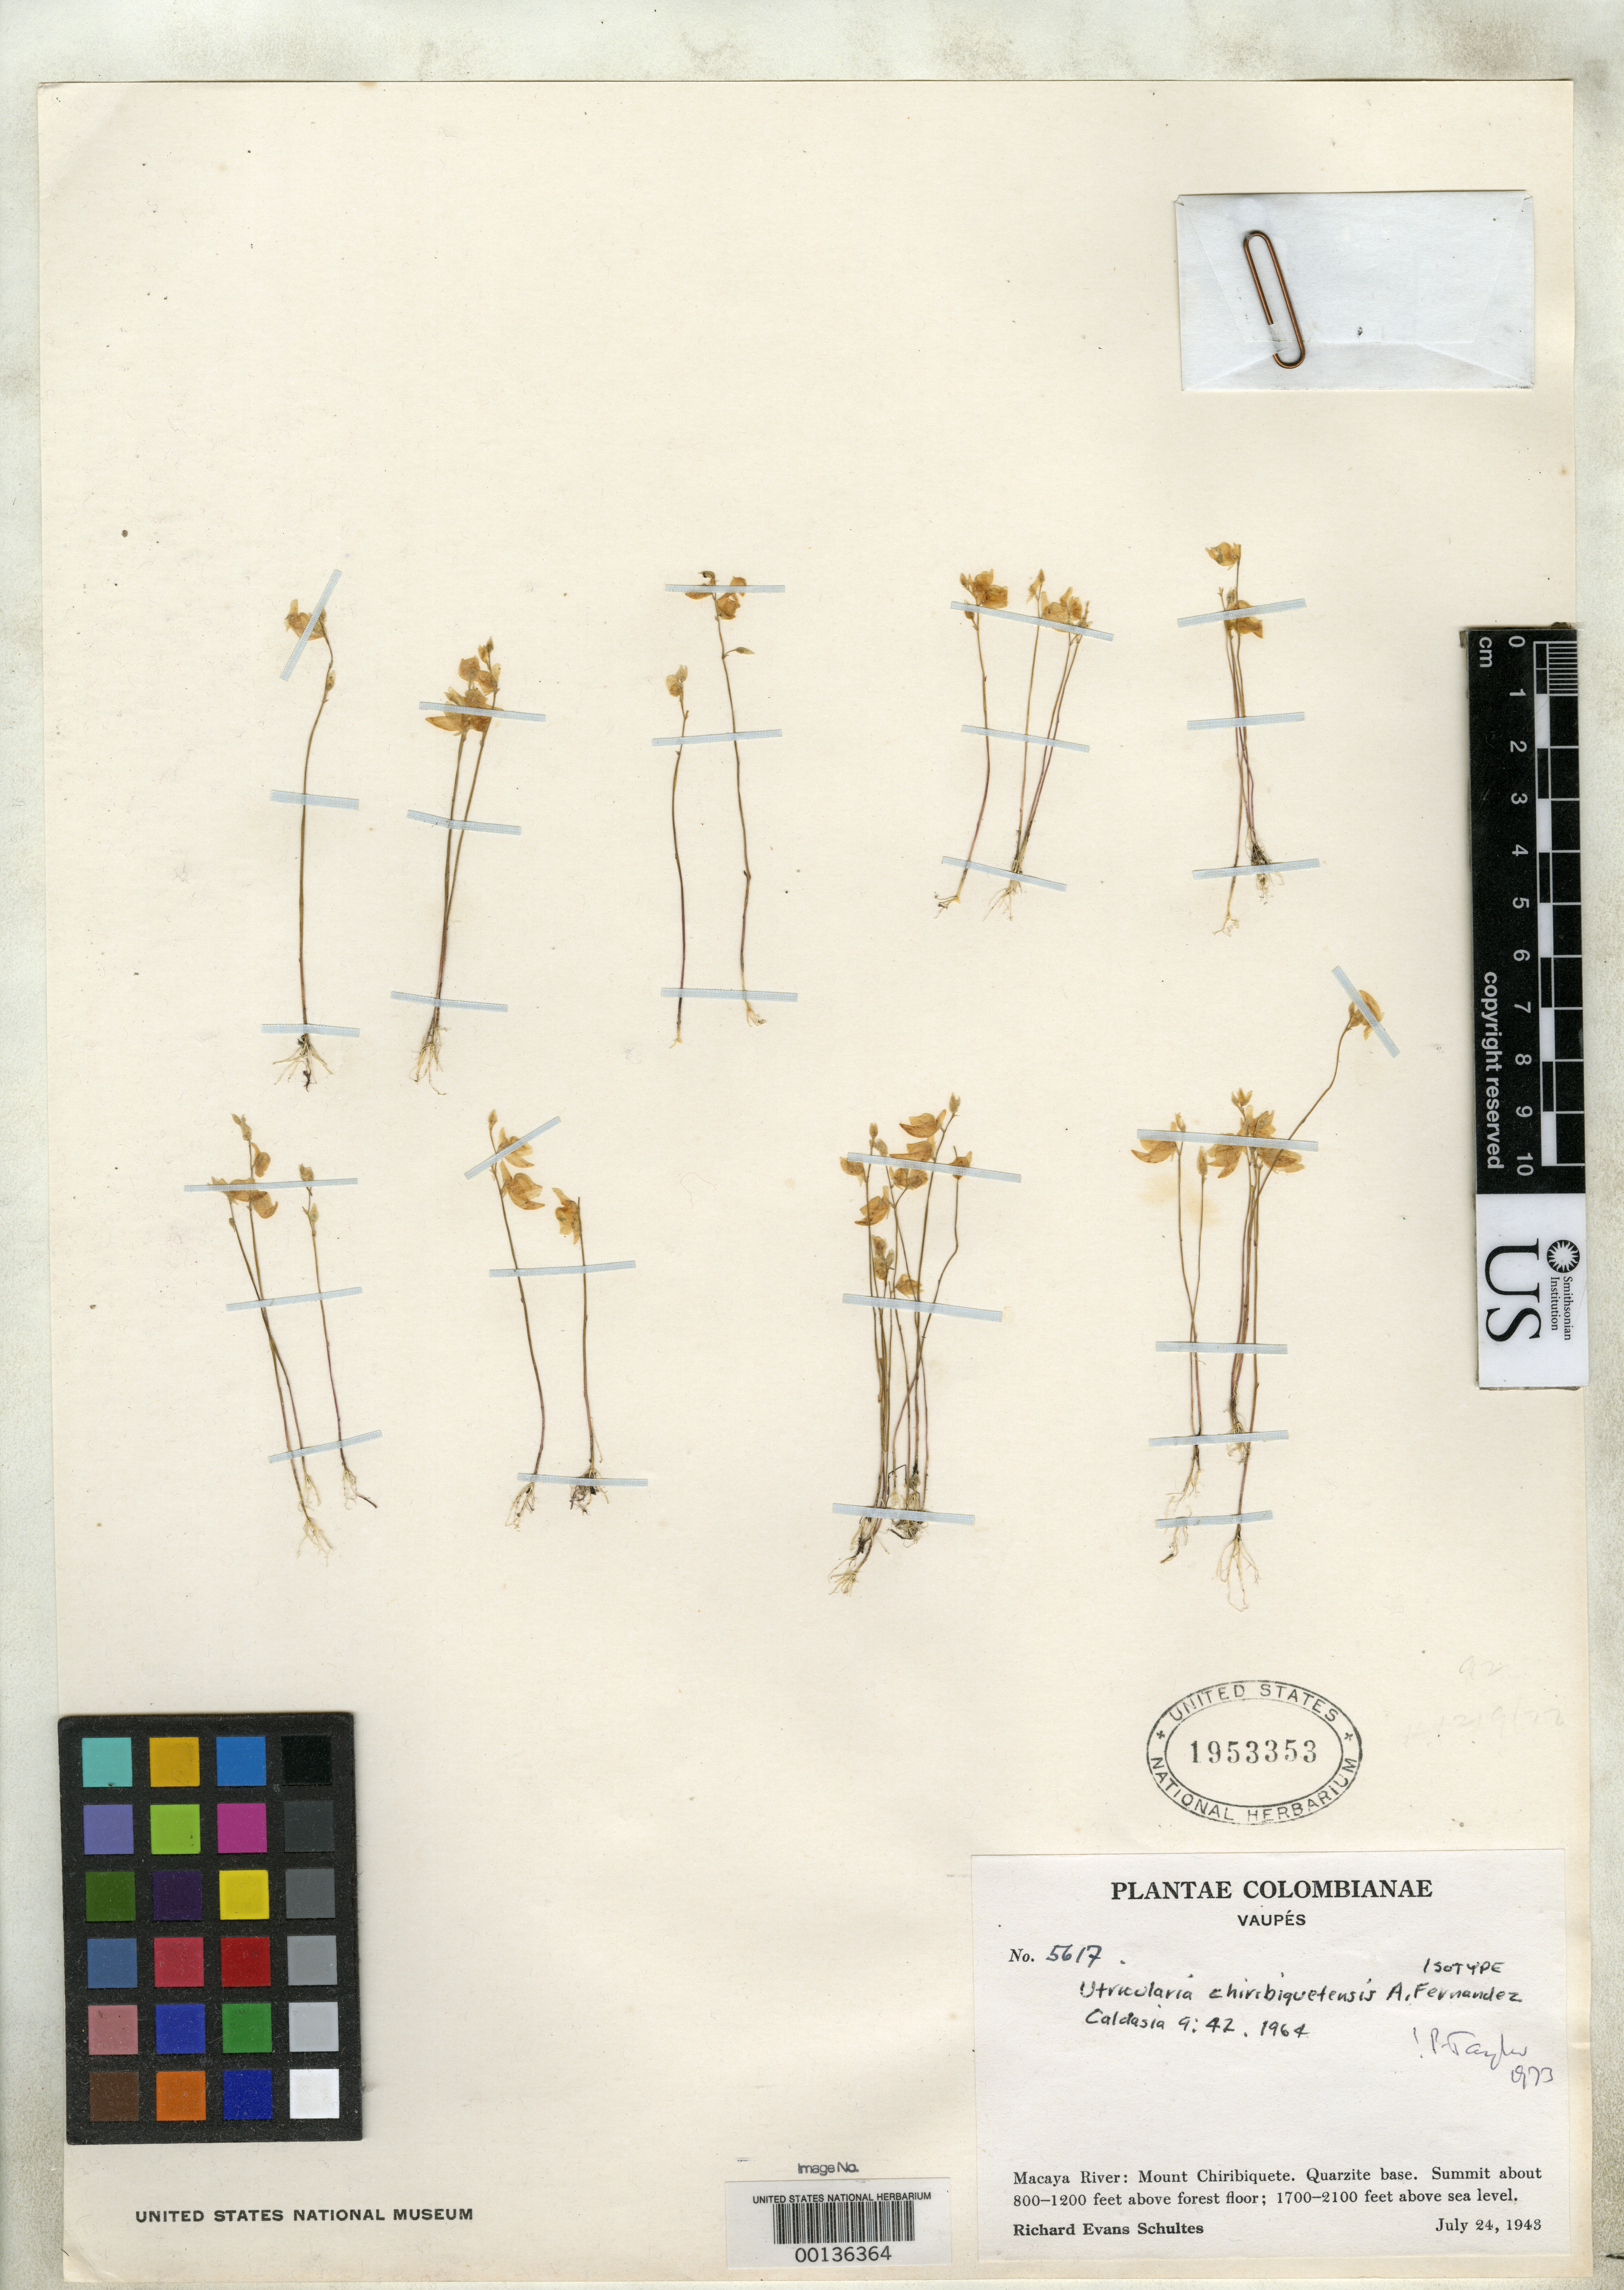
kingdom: Plantae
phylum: Tracheophyta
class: Magnoliopsida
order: Lamiales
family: Lentibulariaceae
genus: Utricularia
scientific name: Utricularia chiribiquetensis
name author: A. Fernández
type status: Isotype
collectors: R. E. Schultes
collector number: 5617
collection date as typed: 24 Jul 1943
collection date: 1943-07-24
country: Colombia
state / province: Vaupés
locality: Chiribiquete.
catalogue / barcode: US 1953353